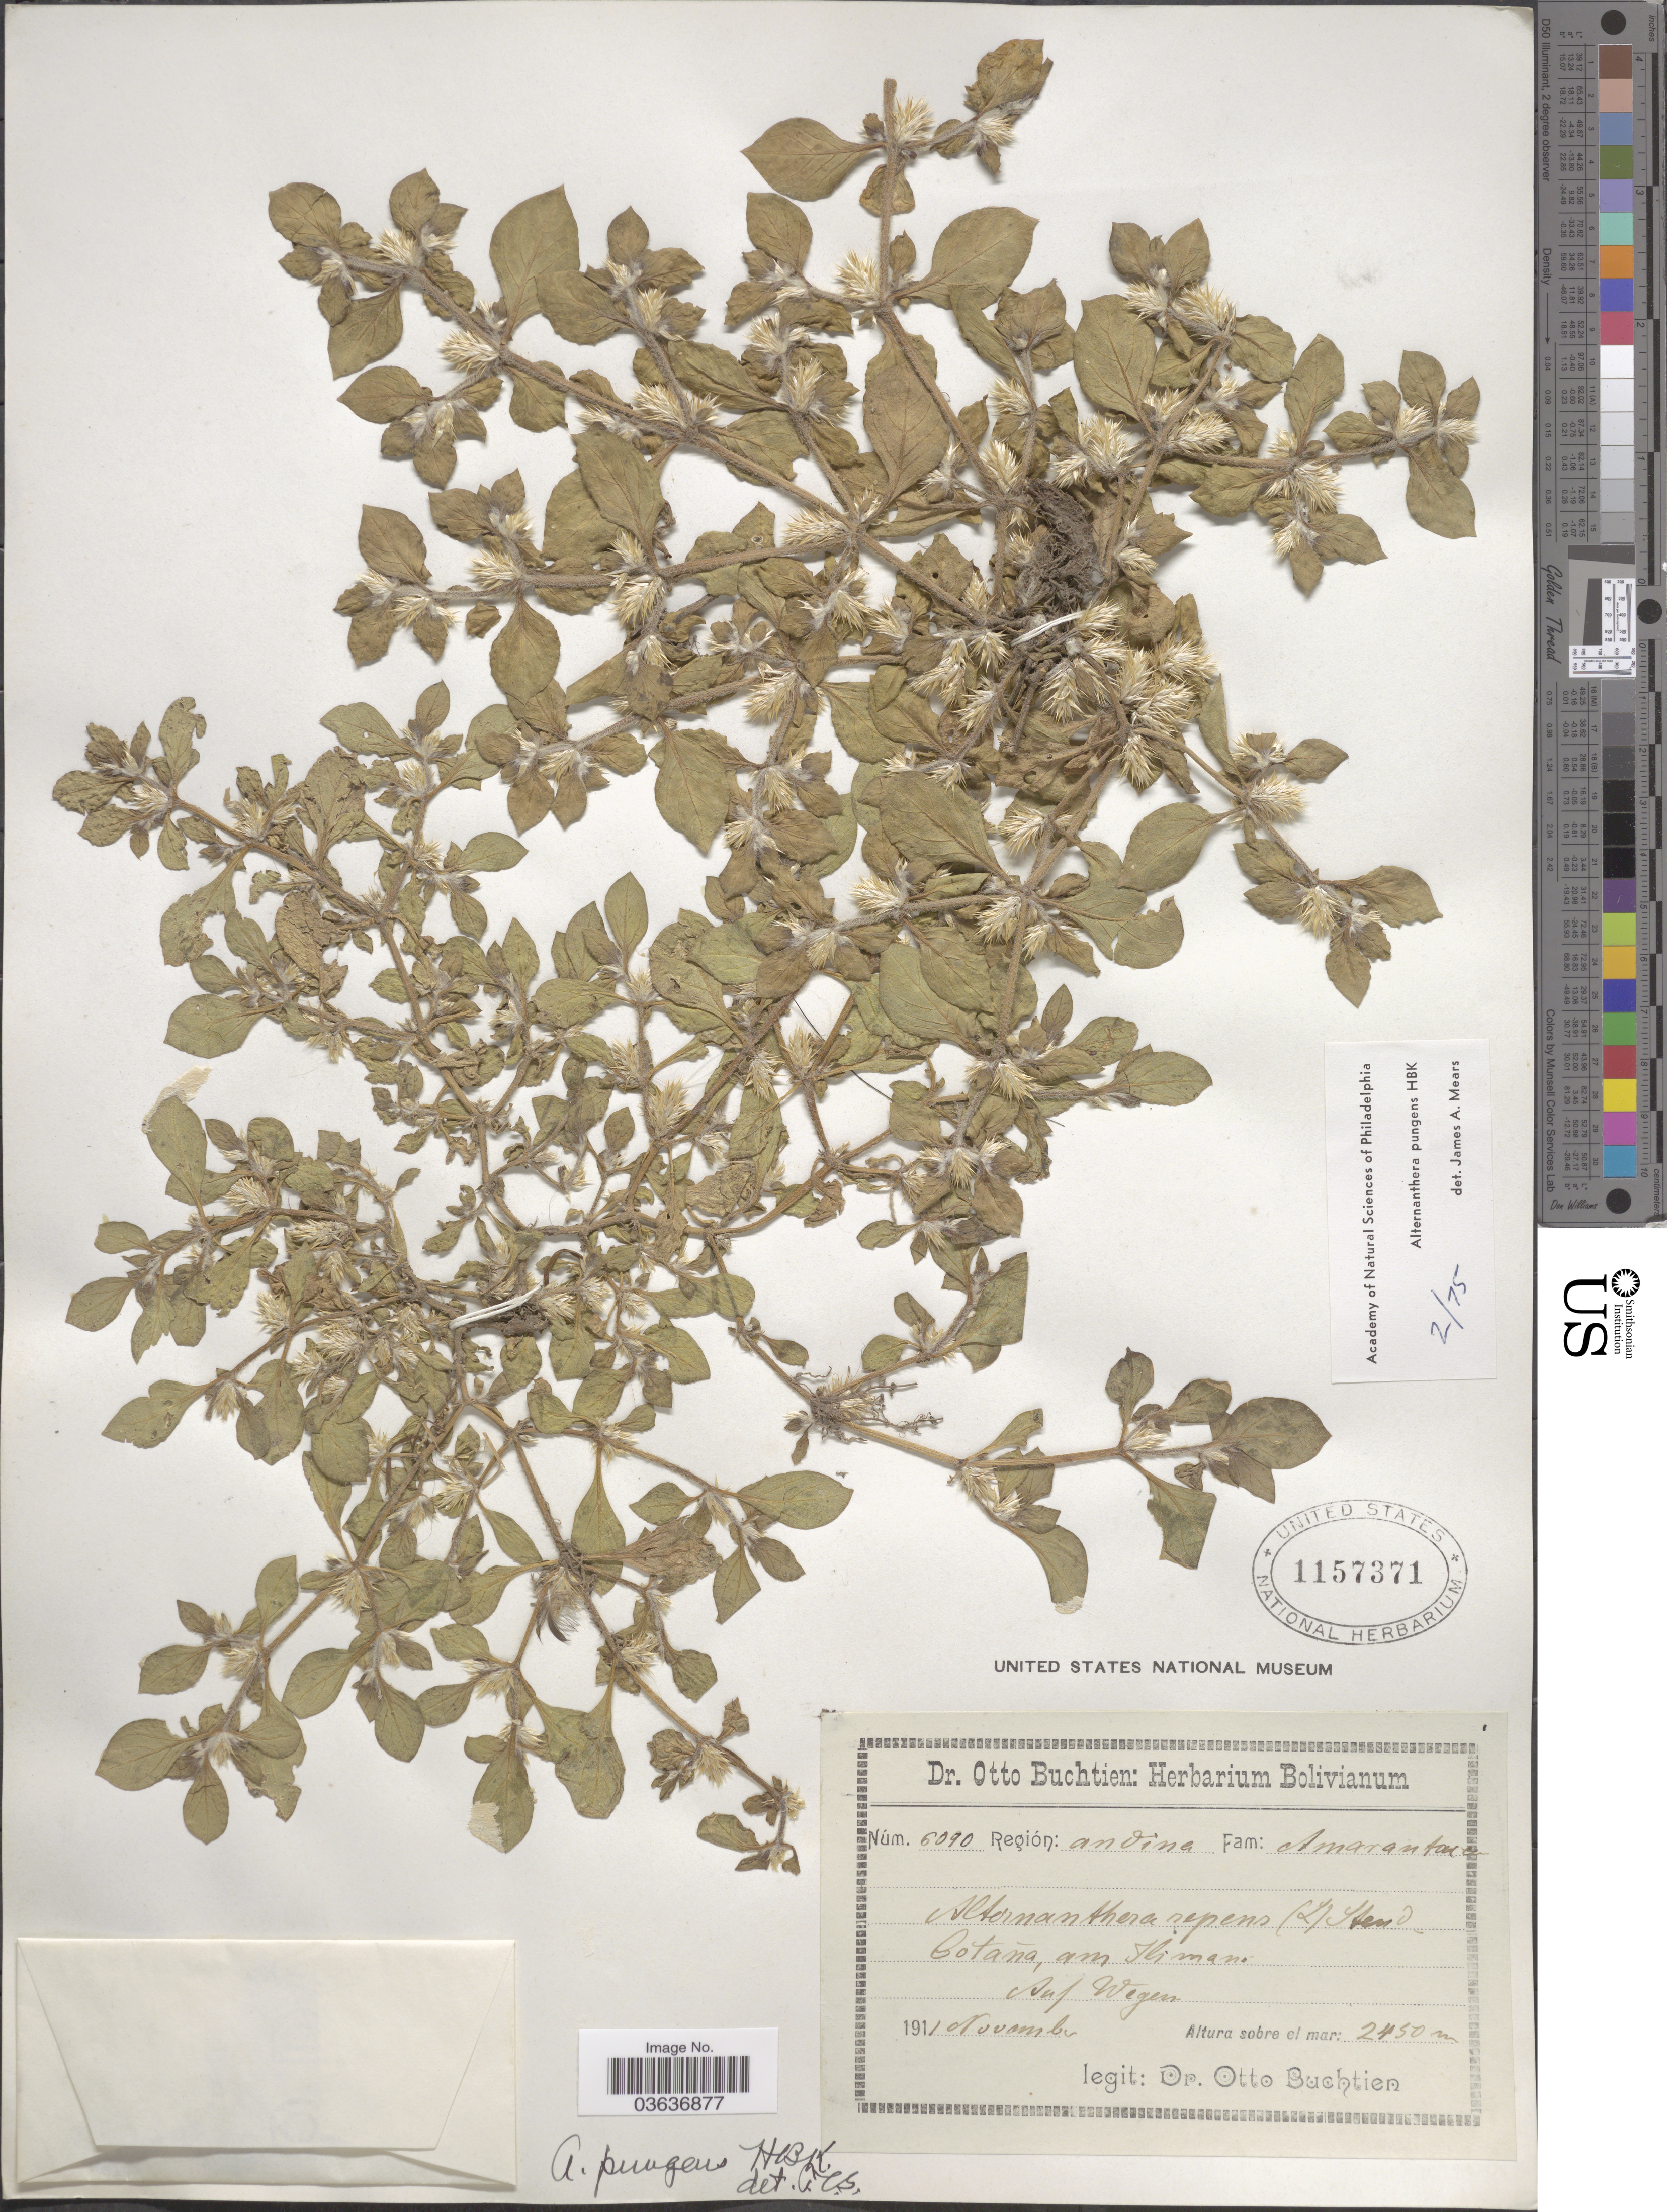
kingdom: Plantae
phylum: Tracheophyta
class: Magnoliopsida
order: Caryophyllales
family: Amaranthaceae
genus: Alternanthera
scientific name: Alternanthera pungens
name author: Kunth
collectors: O. Buchtien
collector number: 6090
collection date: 1911-11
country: Bolivia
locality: Región: Andina. Cotaña, am Ilimani. Auf Wegen.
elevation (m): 2450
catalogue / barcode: US 1157371